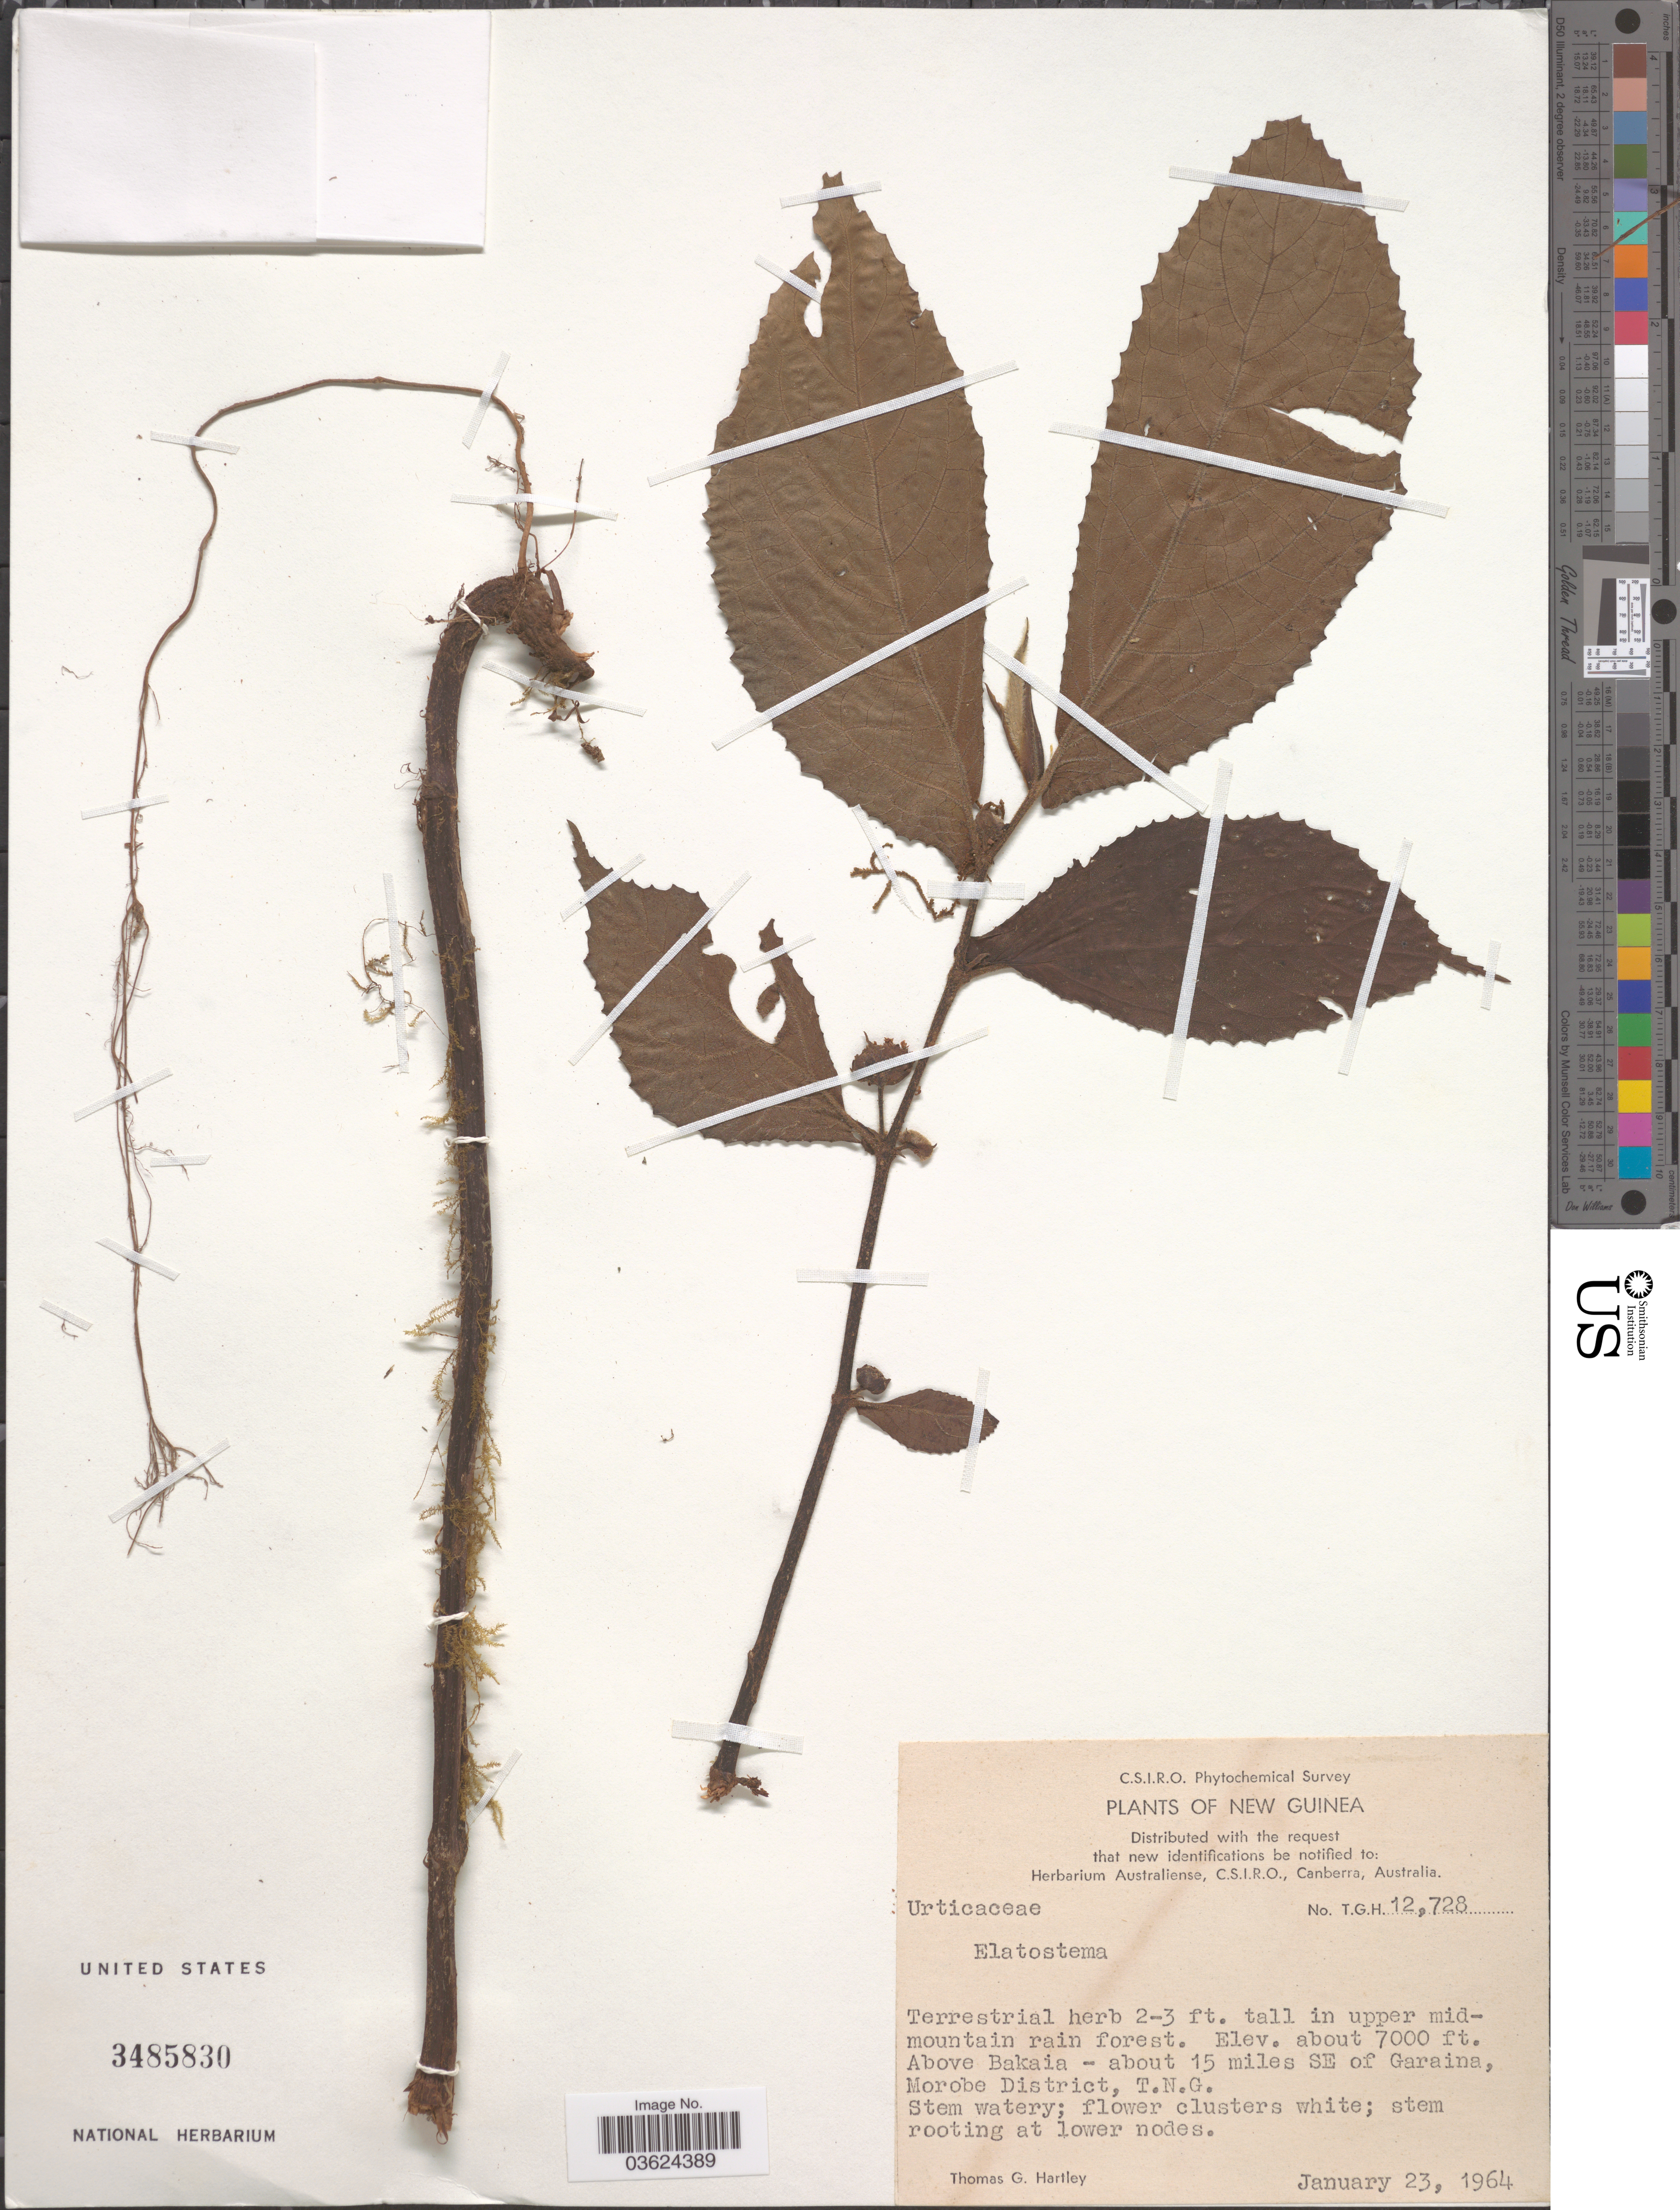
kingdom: Plantae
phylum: Tracheophyta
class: Magnoliopsida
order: Rosales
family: Urticaceae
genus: Elatostema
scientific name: Elatostema sp.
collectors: T. G. Hartley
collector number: T.G.H. 12728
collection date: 1964-01-23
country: Papua New Guinea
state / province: Morobe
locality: New Guinea. Above Bakaia - about 15 miles SE of Garaina, Morobe District, T.N.G.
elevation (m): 2134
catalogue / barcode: US 3485830